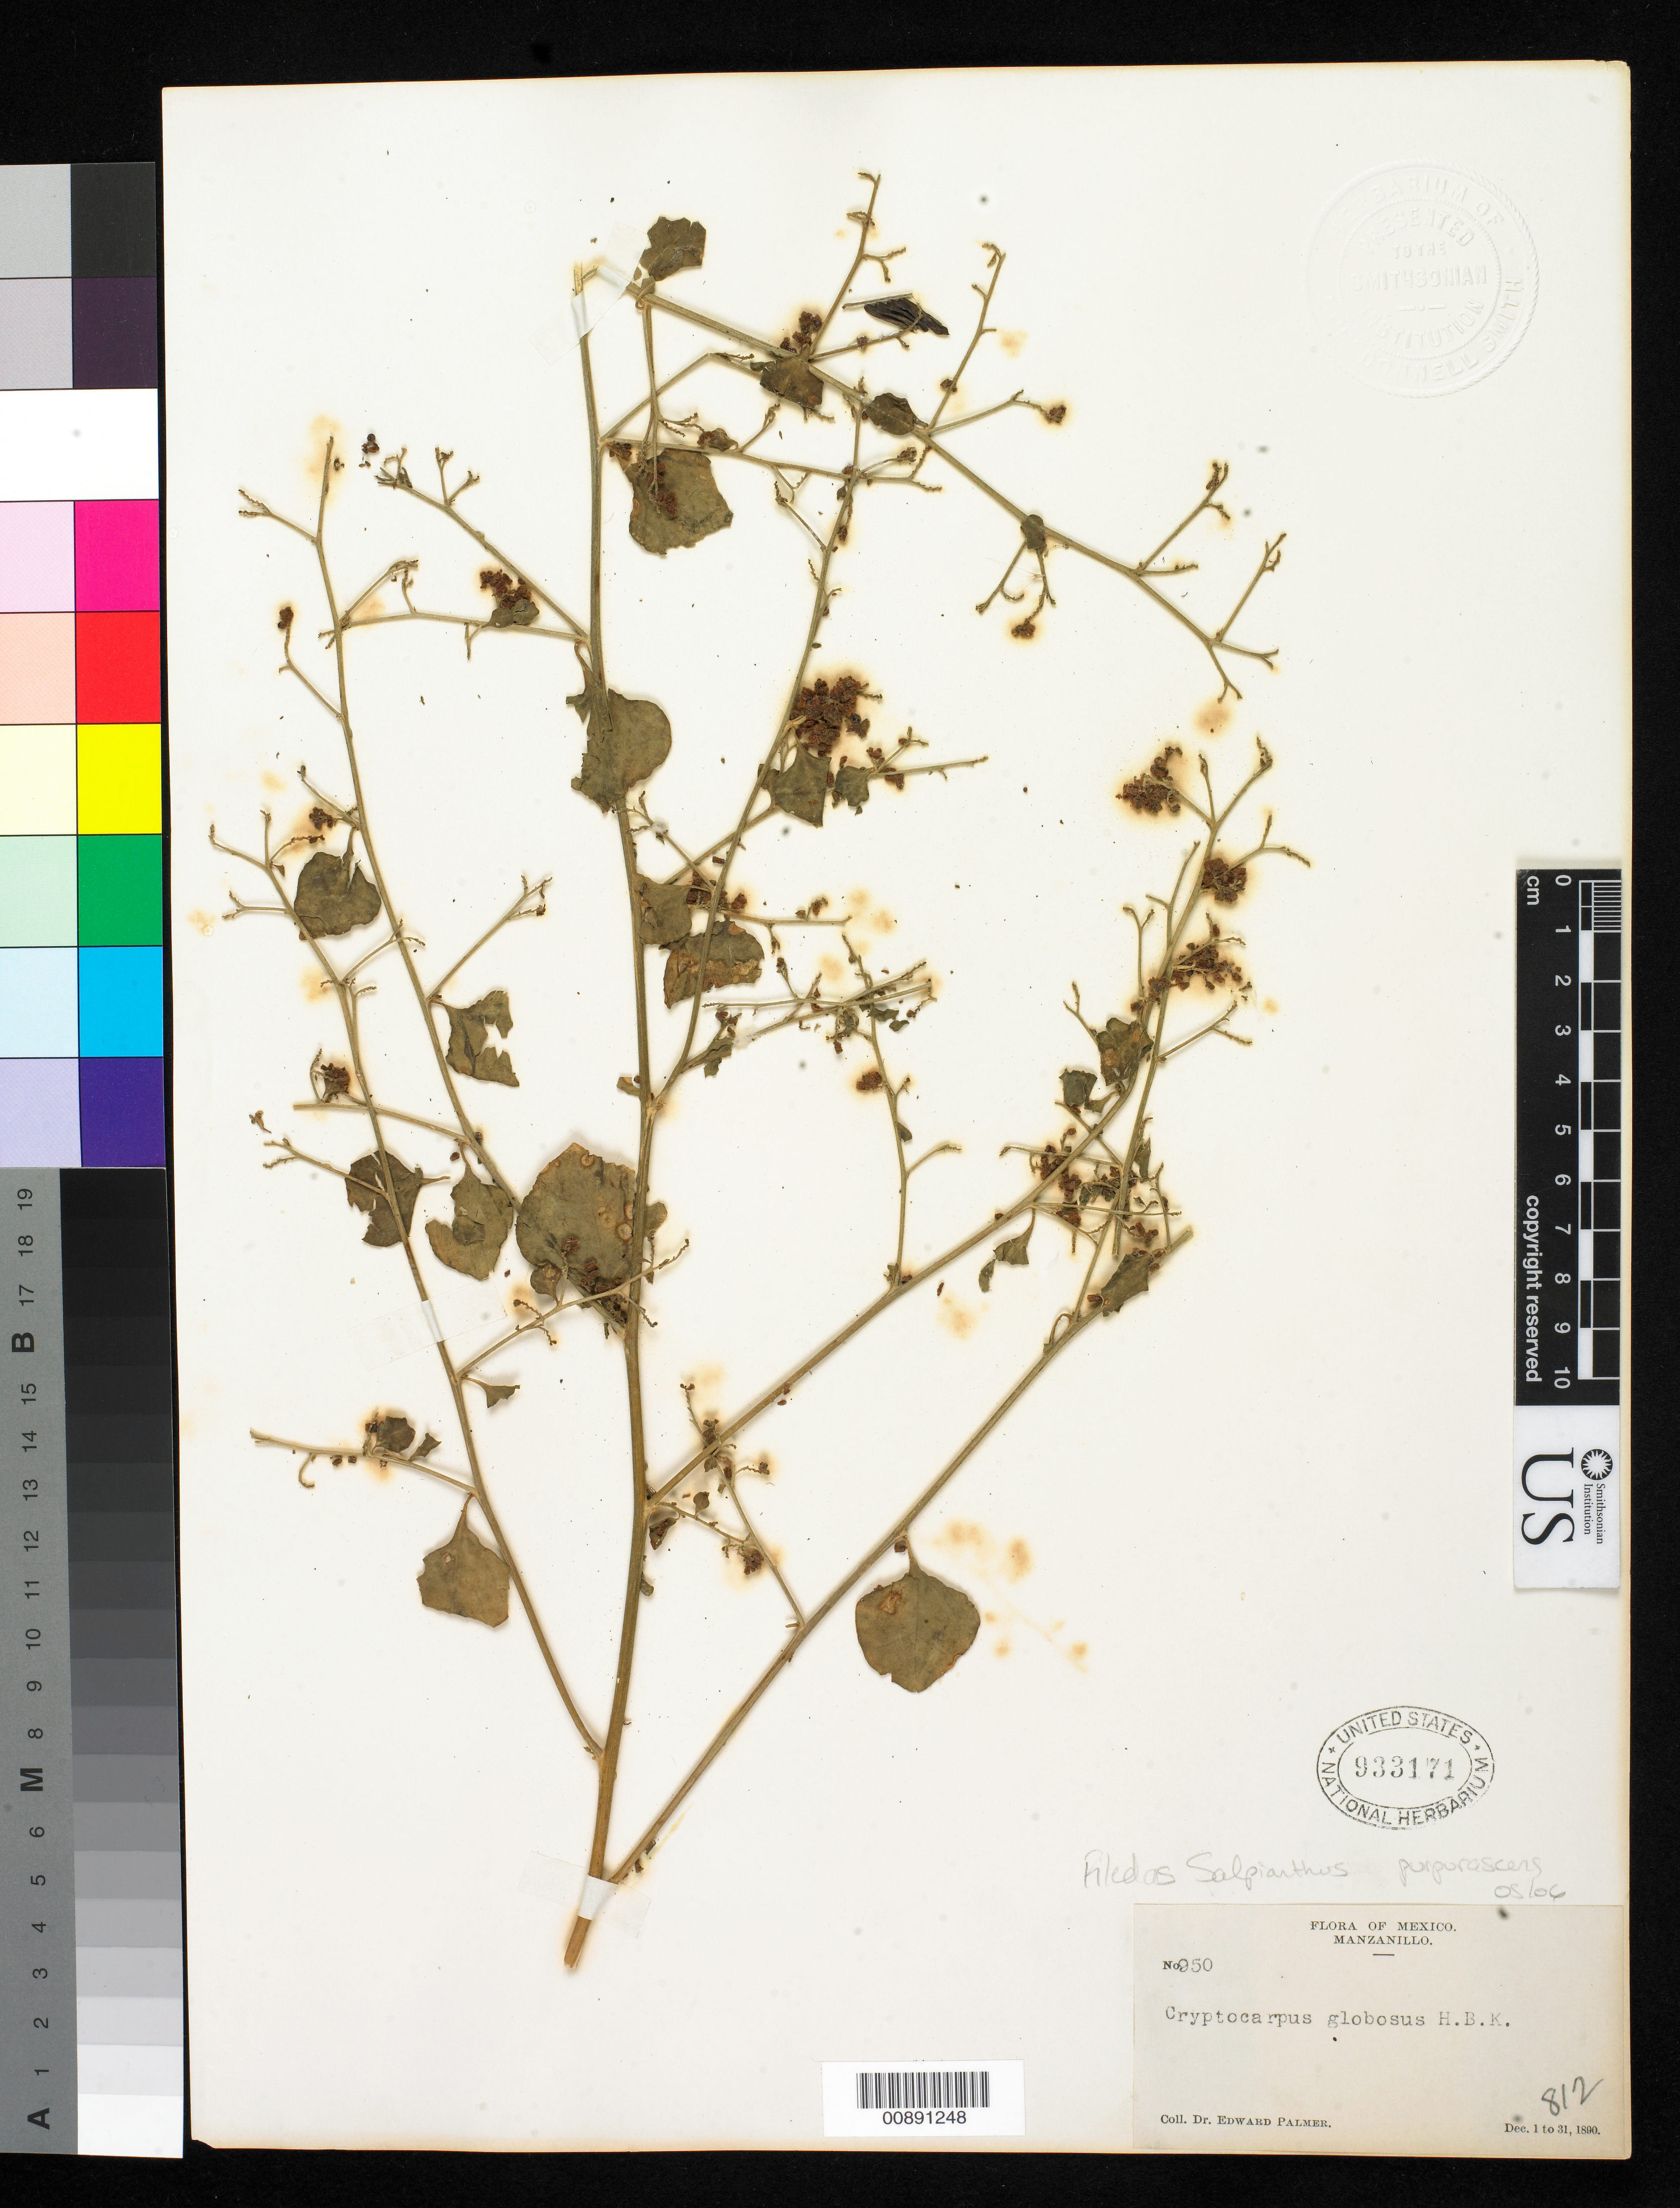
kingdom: Plantae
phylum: Tracheophyta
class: Magnoliopsida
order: Caryophyllales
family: Nyctaginaceae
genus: Salpianthus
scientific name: Salpianthus purpurascens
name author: (Cav. ex Lag.) Hook. & Arn.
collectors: E. Palmer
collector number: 950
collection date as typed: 01 Dec 1890 to 31 Dec 1890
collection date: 1890-12-01/1890-12-31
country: Mexico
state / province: Colima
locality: Manzanillo, Colima.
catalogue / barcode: US 933171